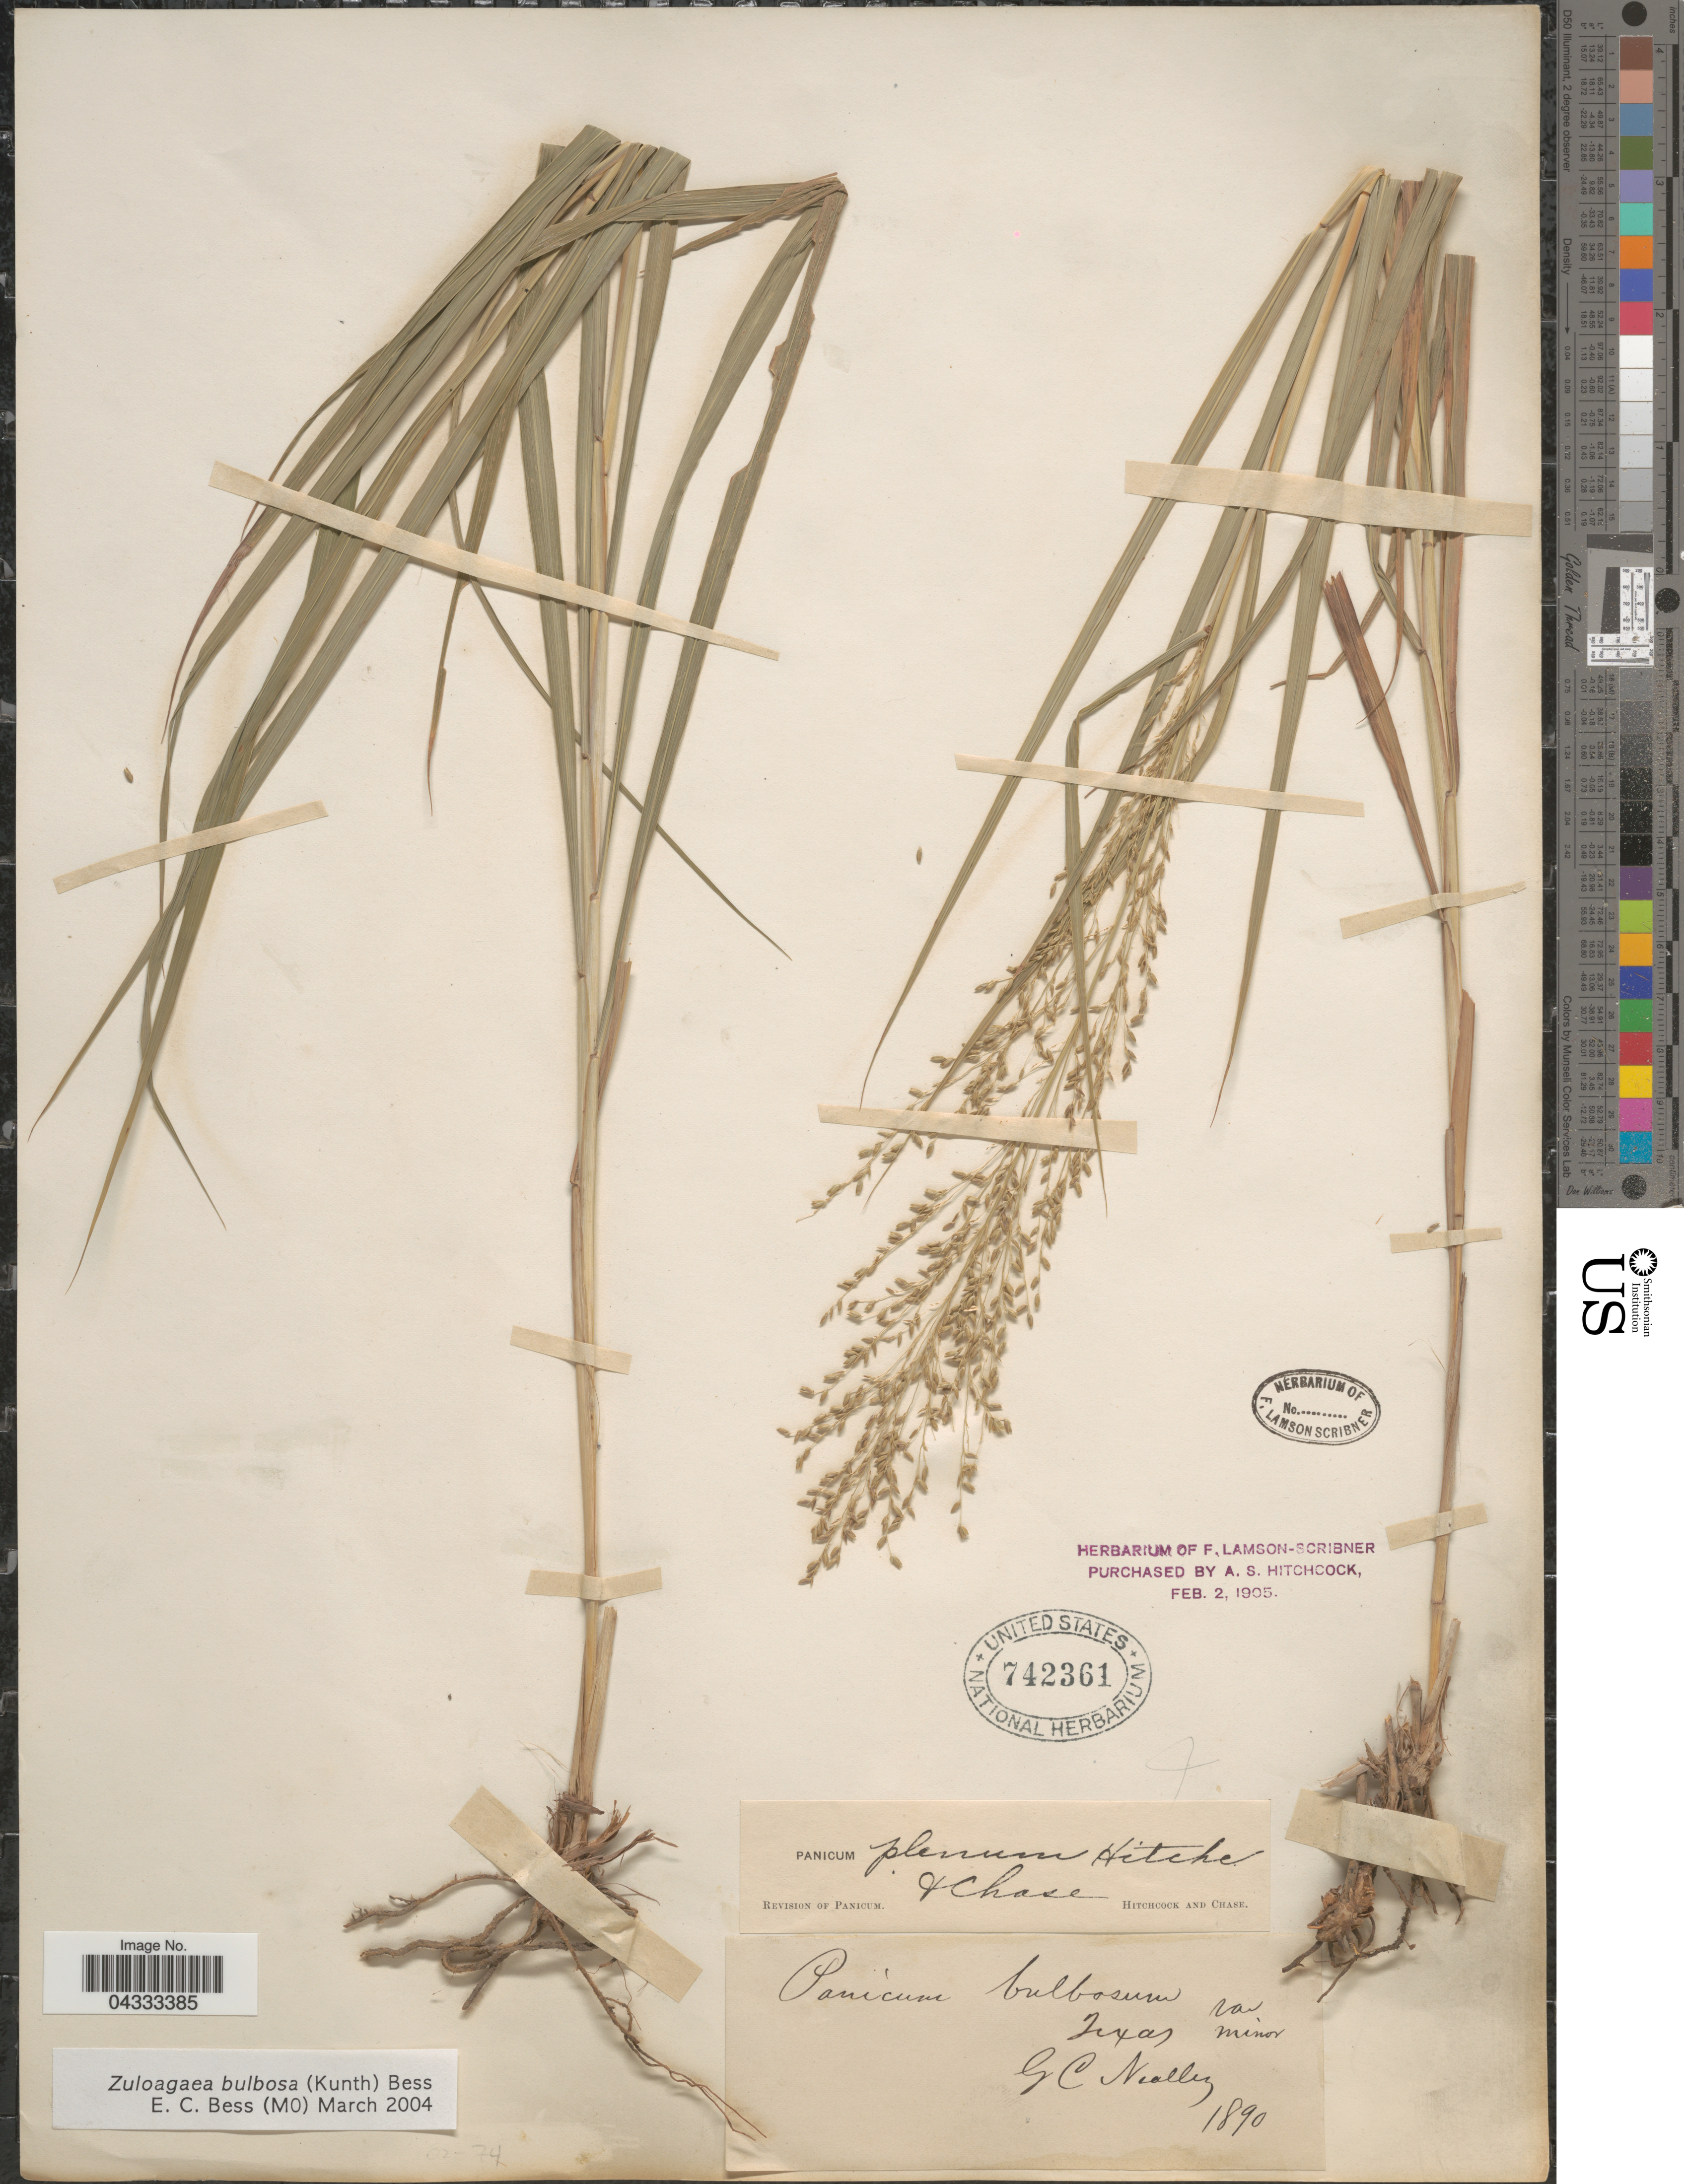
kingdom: Plantae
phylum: Tracheophyta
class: Liliopsida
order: Poales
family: Poaceae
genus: Zuloagaea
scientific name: Zuloagaea bulbosa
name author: (Kunth) E. Bess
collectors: G. C. Nealley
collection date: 1890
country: United States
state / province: Texas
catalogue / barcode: US 742361